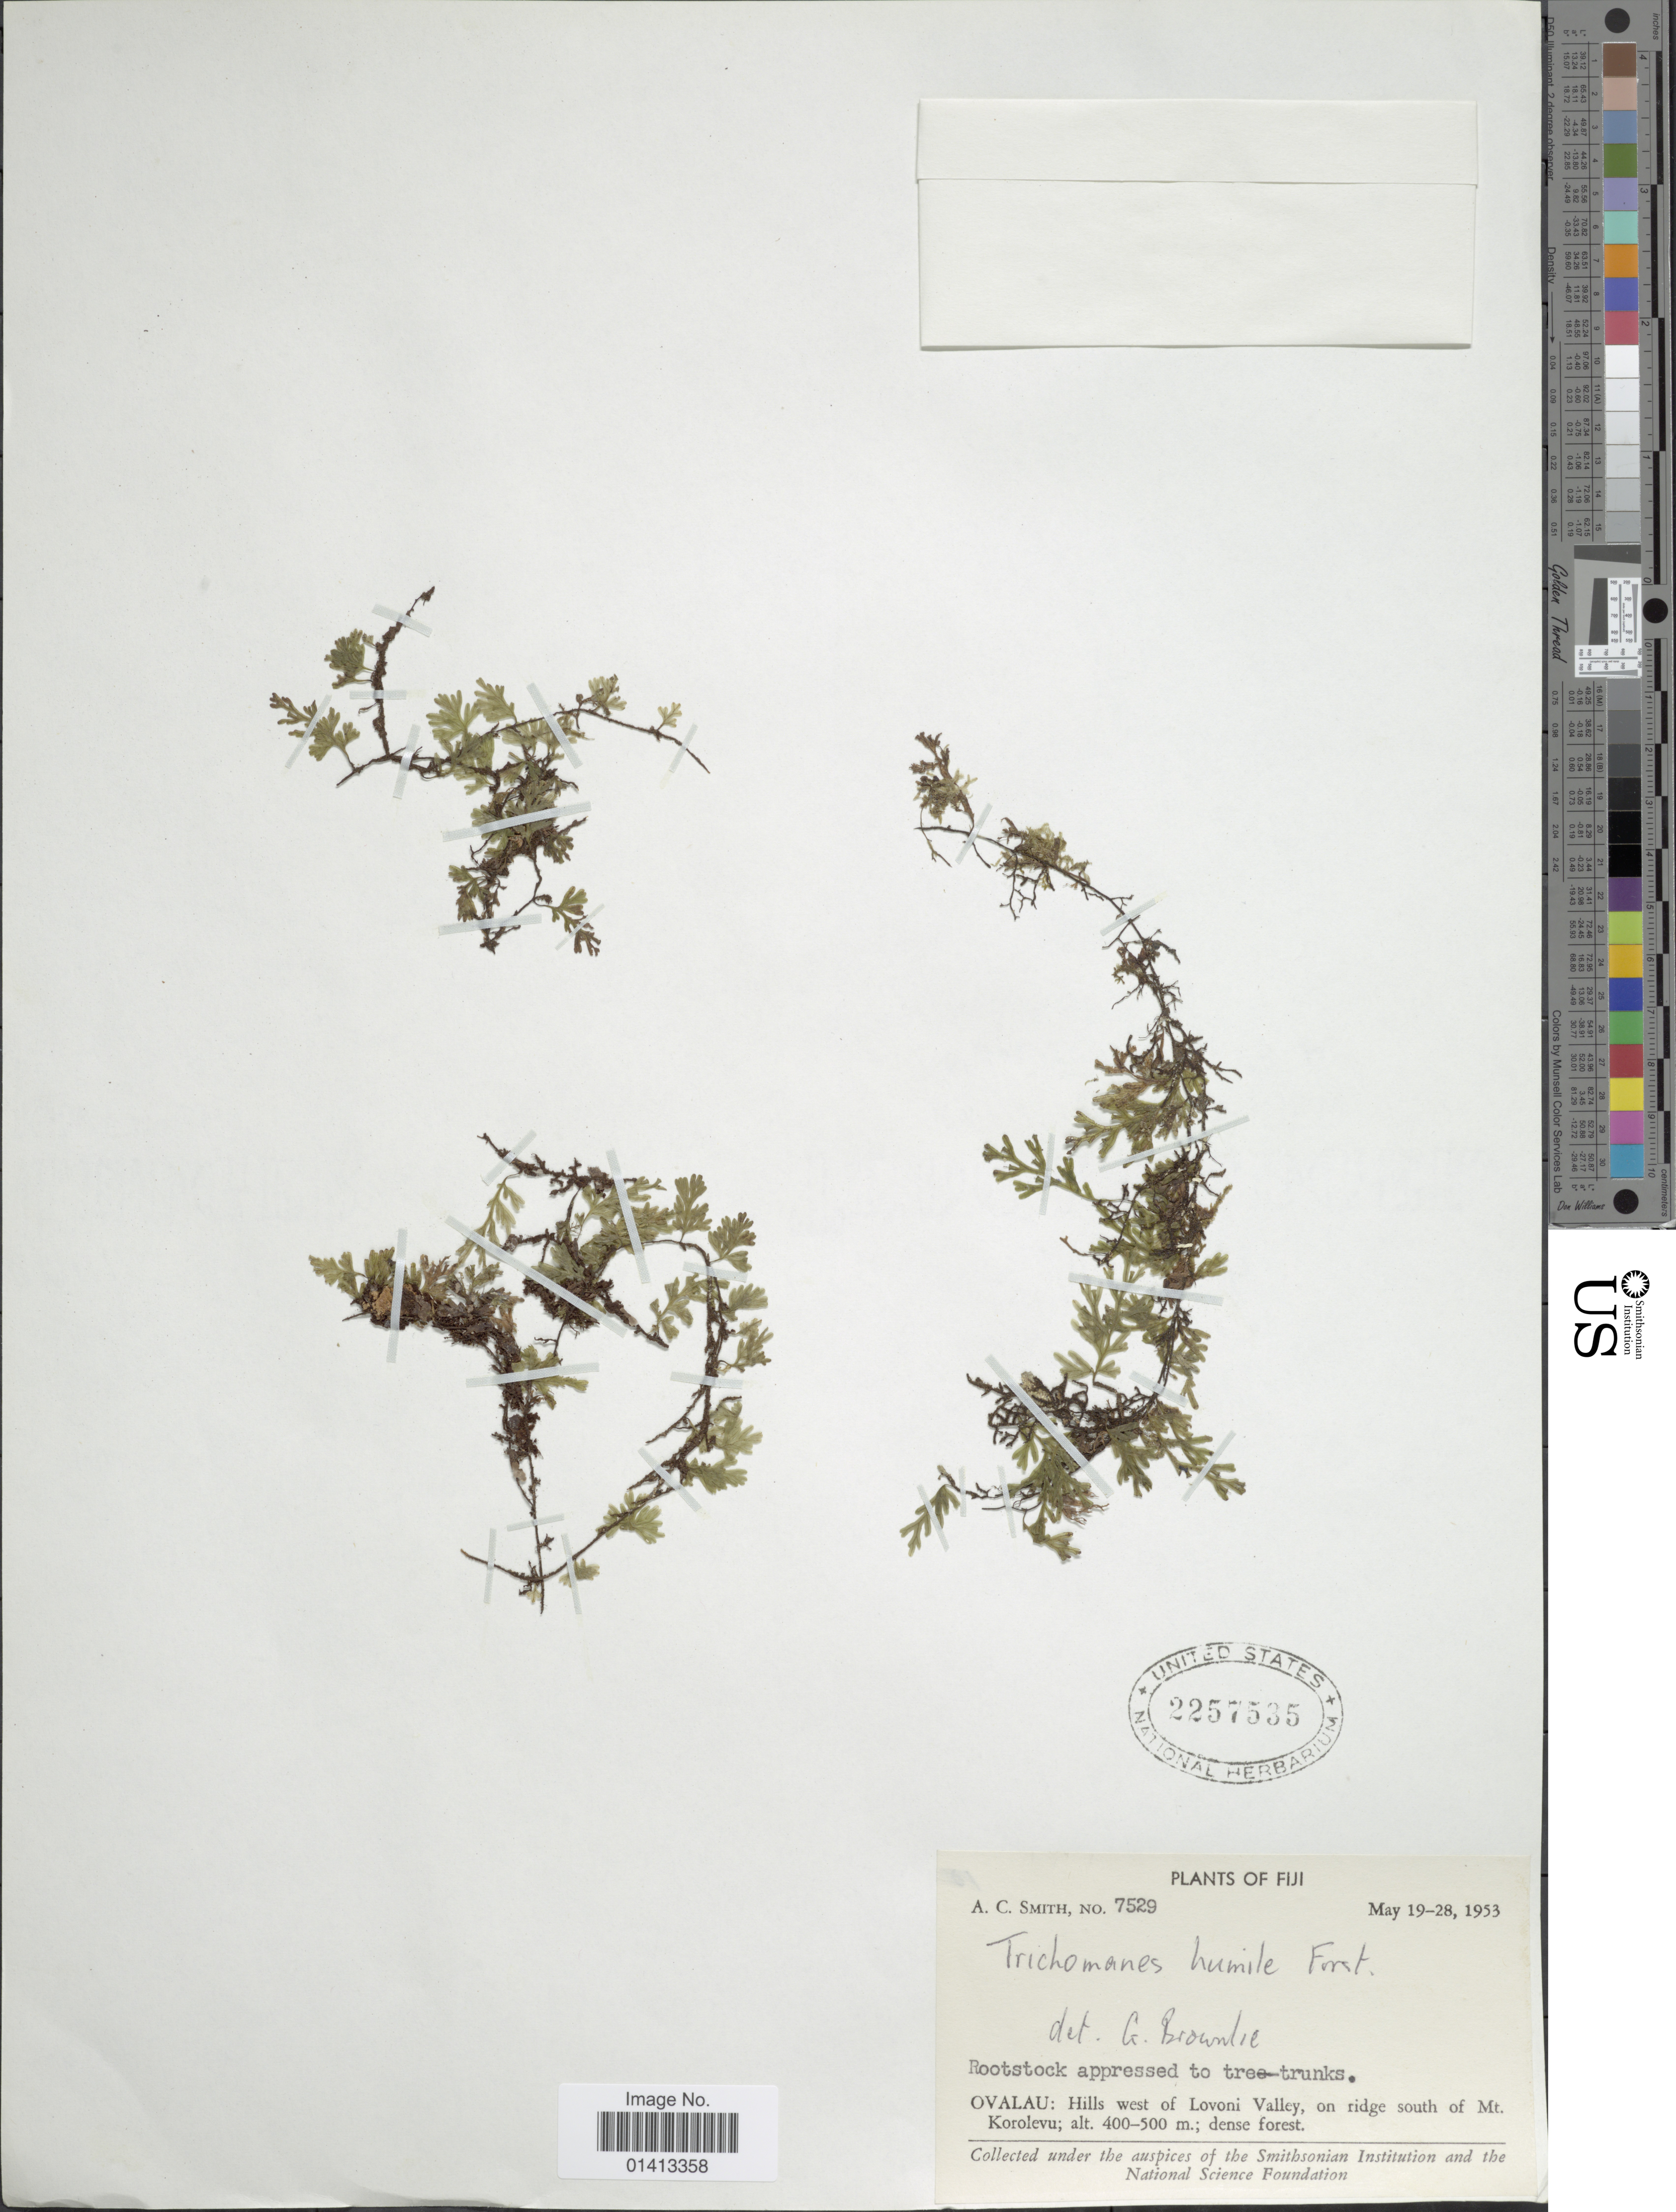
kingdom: Plantae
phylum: Tracheophyta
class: Polypodiopsida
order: Hymenophyllales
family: Hymenophyllaceae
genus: Crepidomanes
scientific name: Crepidomanes humilis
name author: (G. Forst.) Bosch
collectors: A. C. Smith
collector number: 7529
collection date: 1953-05-19/1953-05-28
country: Fiji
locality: Ovalau: Hills west of Lovoni Valley, on ridge south of Mt Korolevu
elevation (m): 400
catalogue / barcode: US 2257535